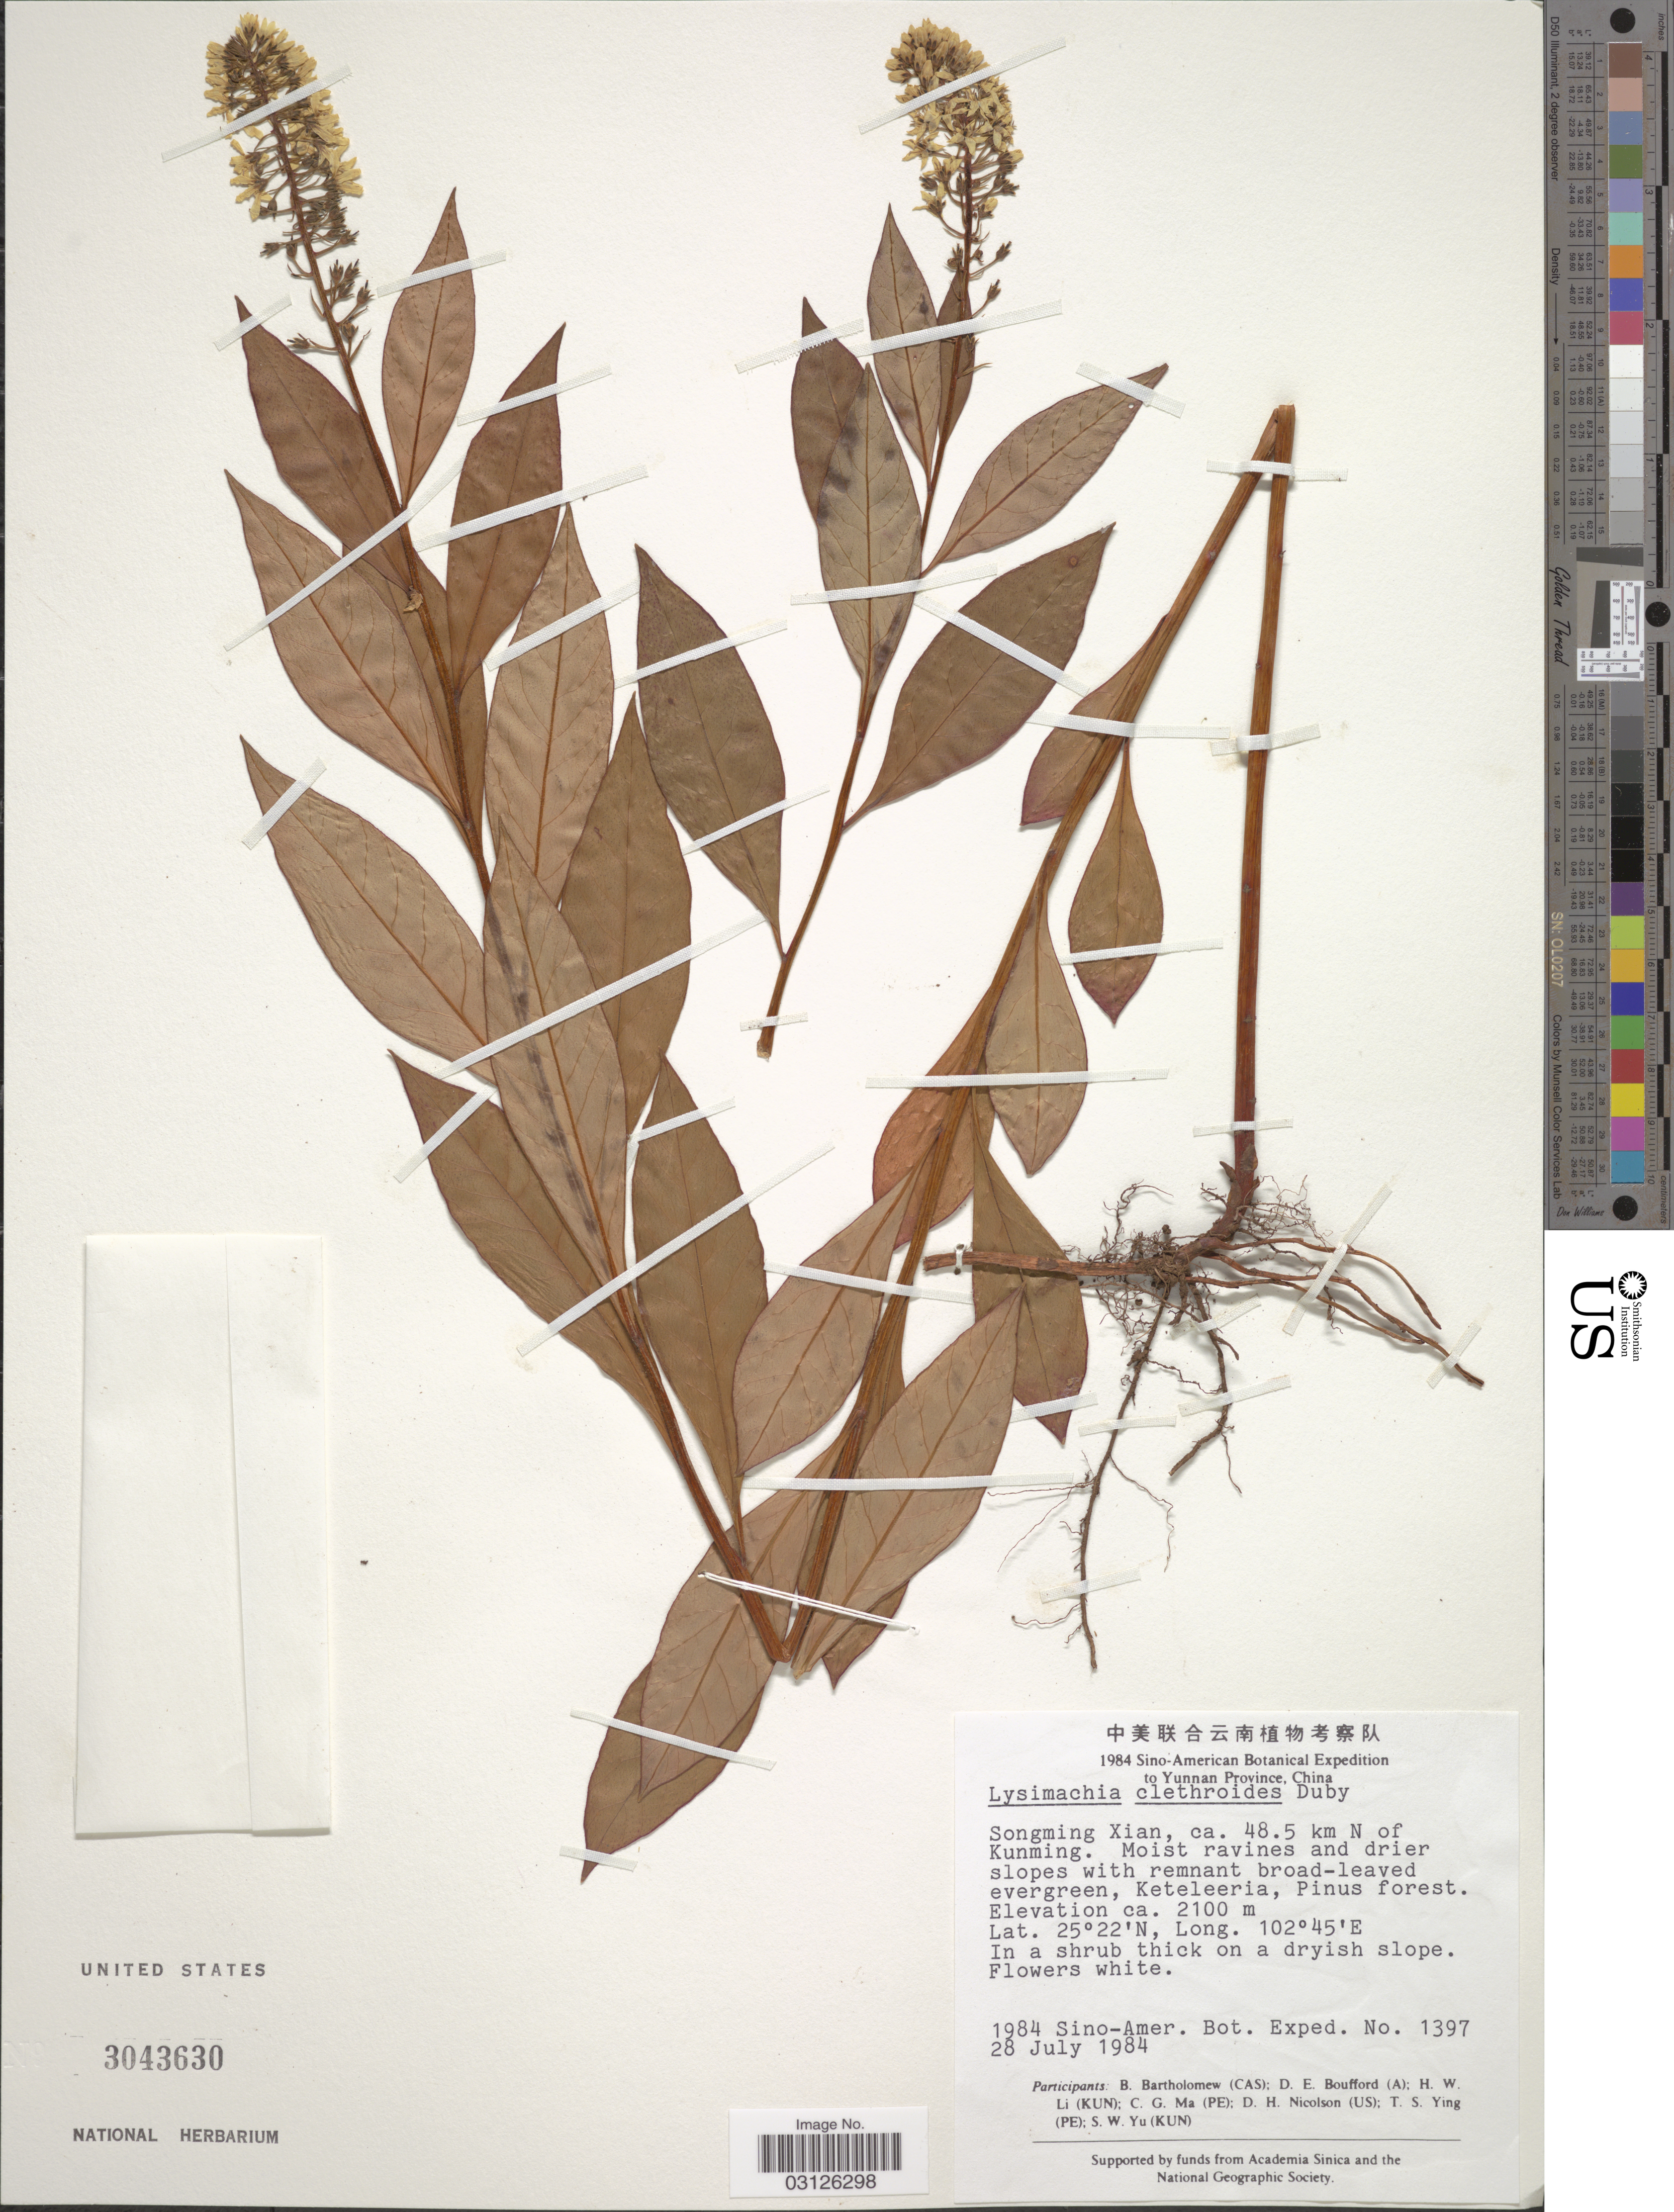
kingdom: Plantae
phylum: Tracheophyta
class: Magnoliopsida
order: Ericales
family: Primulaceae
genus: Lysimachia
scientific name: Lysimachia clethroides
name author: Duby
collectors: Sino-Amer. Bot. Exped. 1984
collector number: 1397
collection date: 1984-07-28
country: China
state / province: Yunnan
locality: Songming Xian, ca. 48.5 km N of Kunming.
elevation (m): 2100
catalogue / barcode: US 3043630